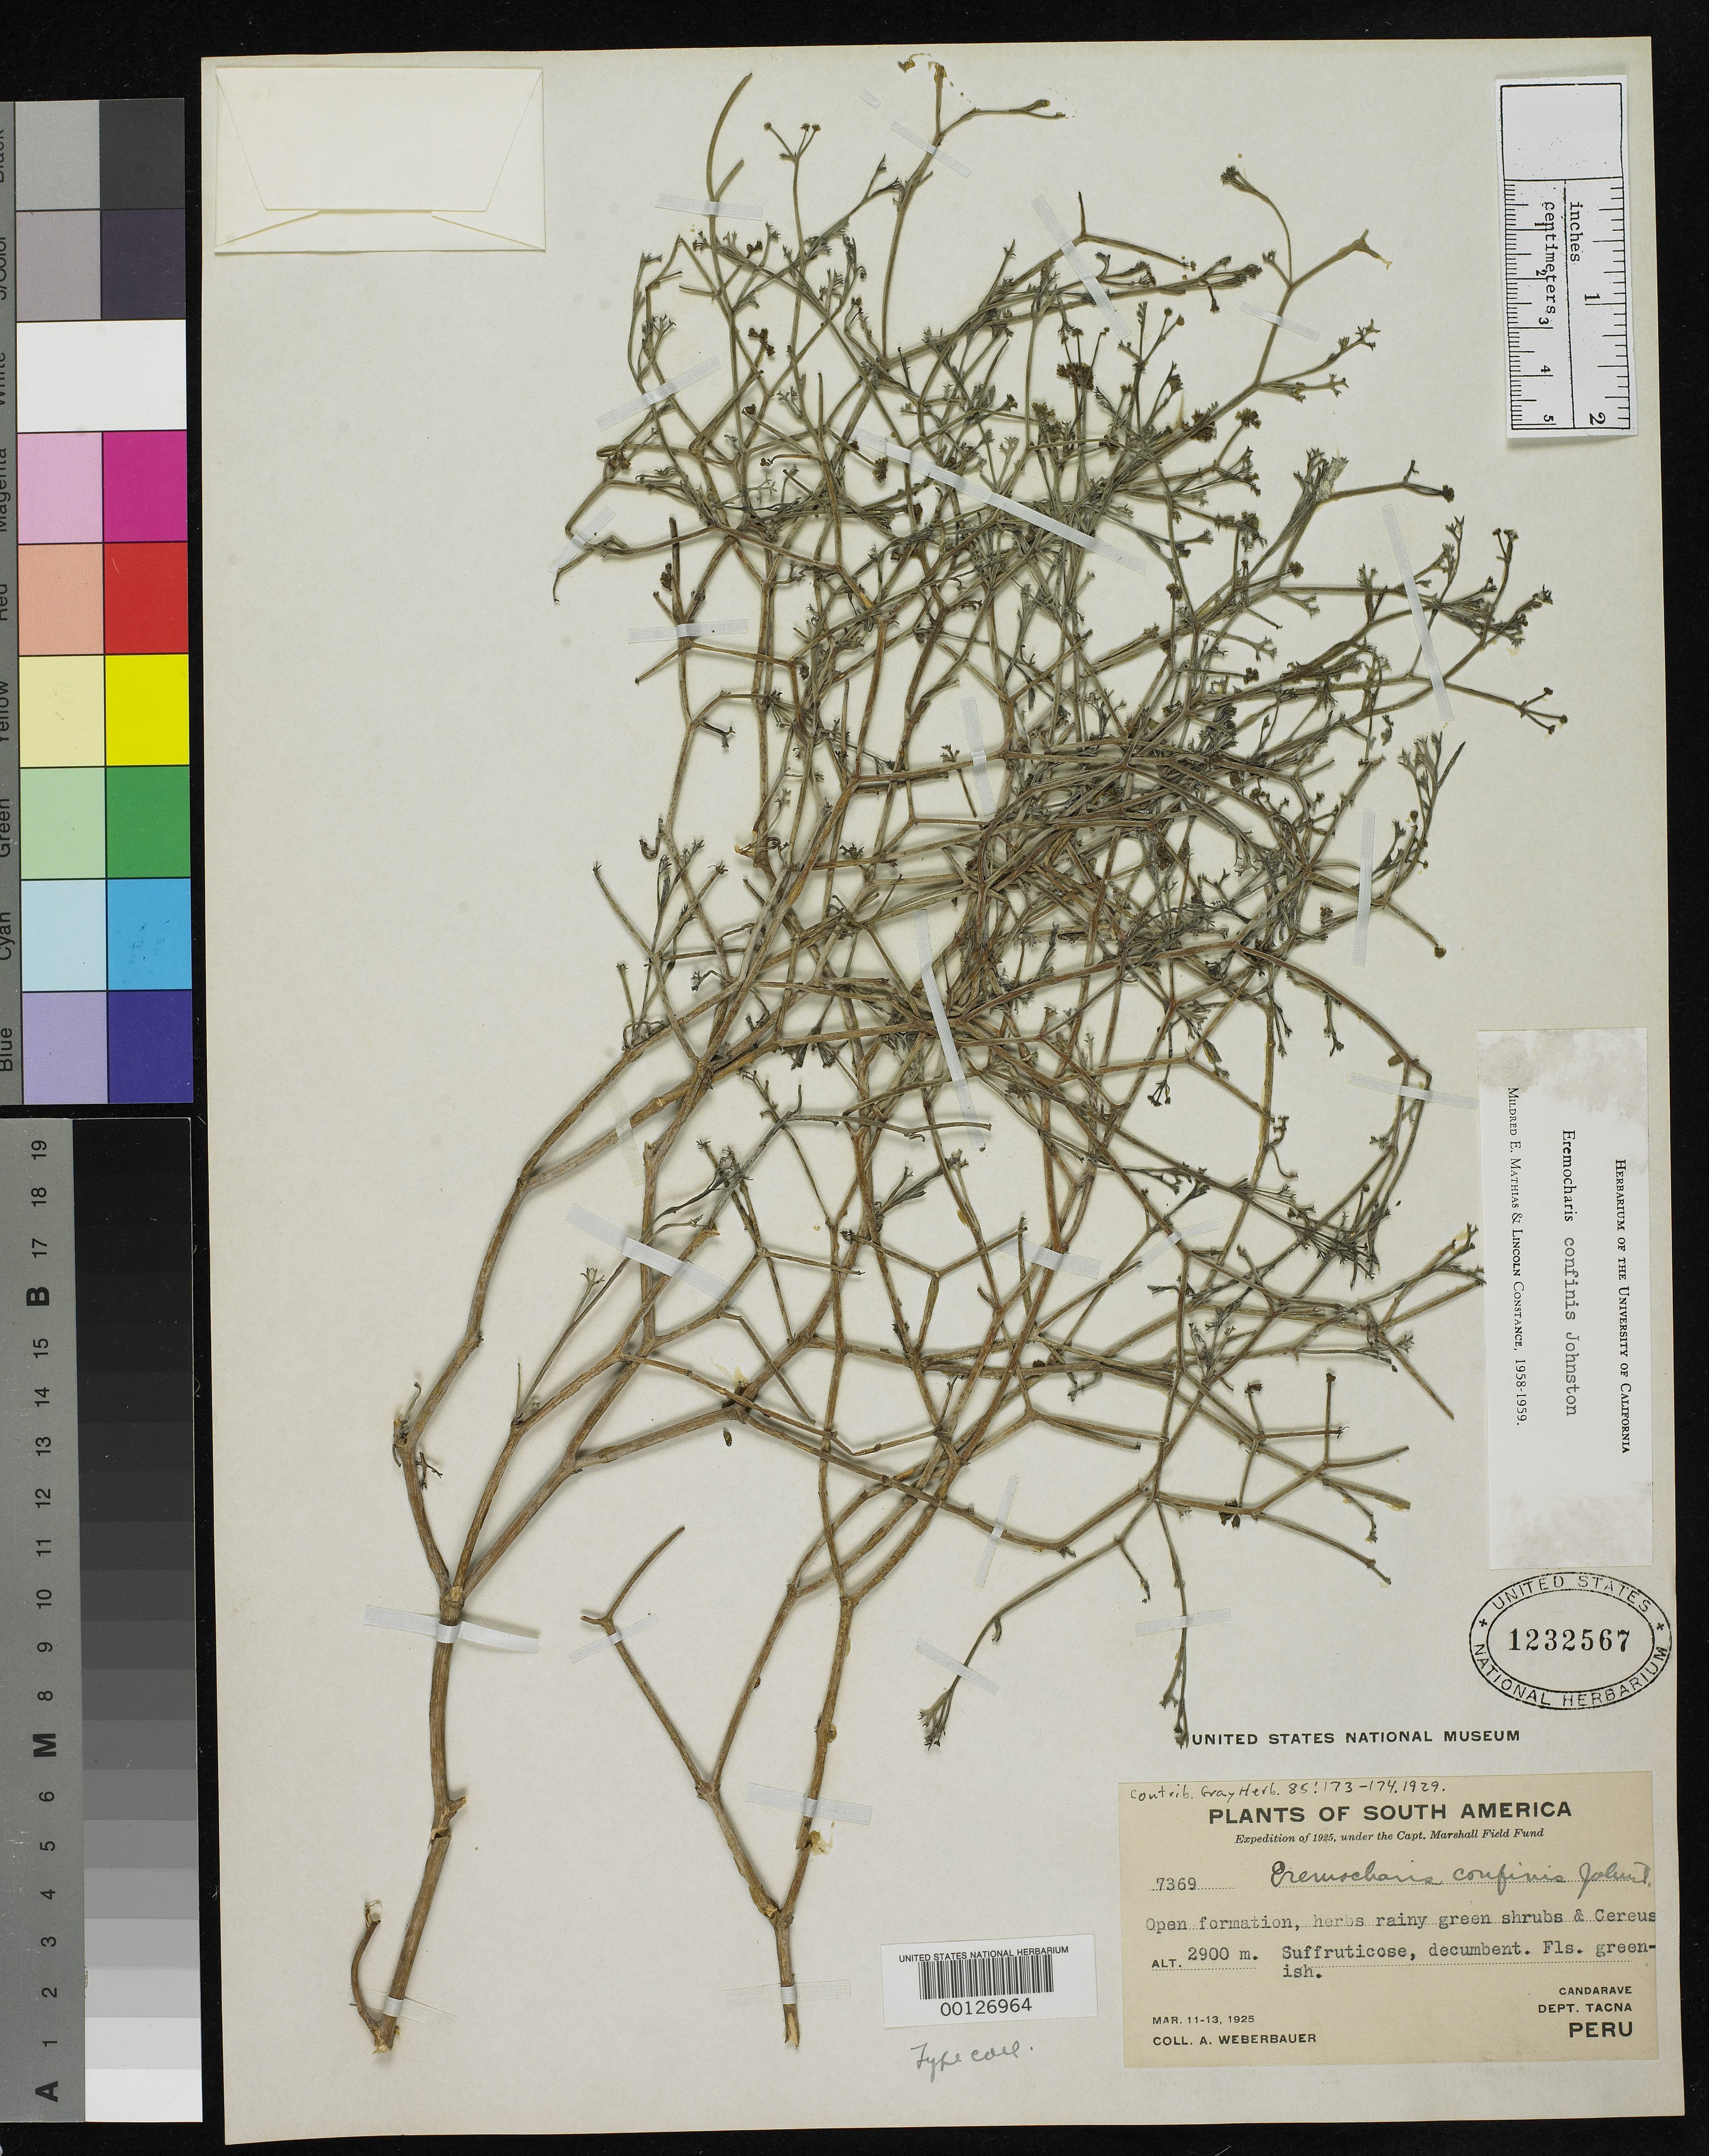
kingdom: Plantae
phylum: Tracheophyta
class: Magnoliopsida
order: Apiales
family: Apiaceae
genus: Eremocharis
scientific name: Eremocharis confinis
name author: I.M. Johnst.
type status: Isotype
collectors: A. Weberbauer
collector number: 7369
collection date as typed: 11 Mar 1925 to 13 Mar 1925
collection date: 1925-03-11/1925-03-13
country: Peru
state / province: Tacna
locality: Candarave.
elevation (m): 2950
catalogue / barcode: US 1232567